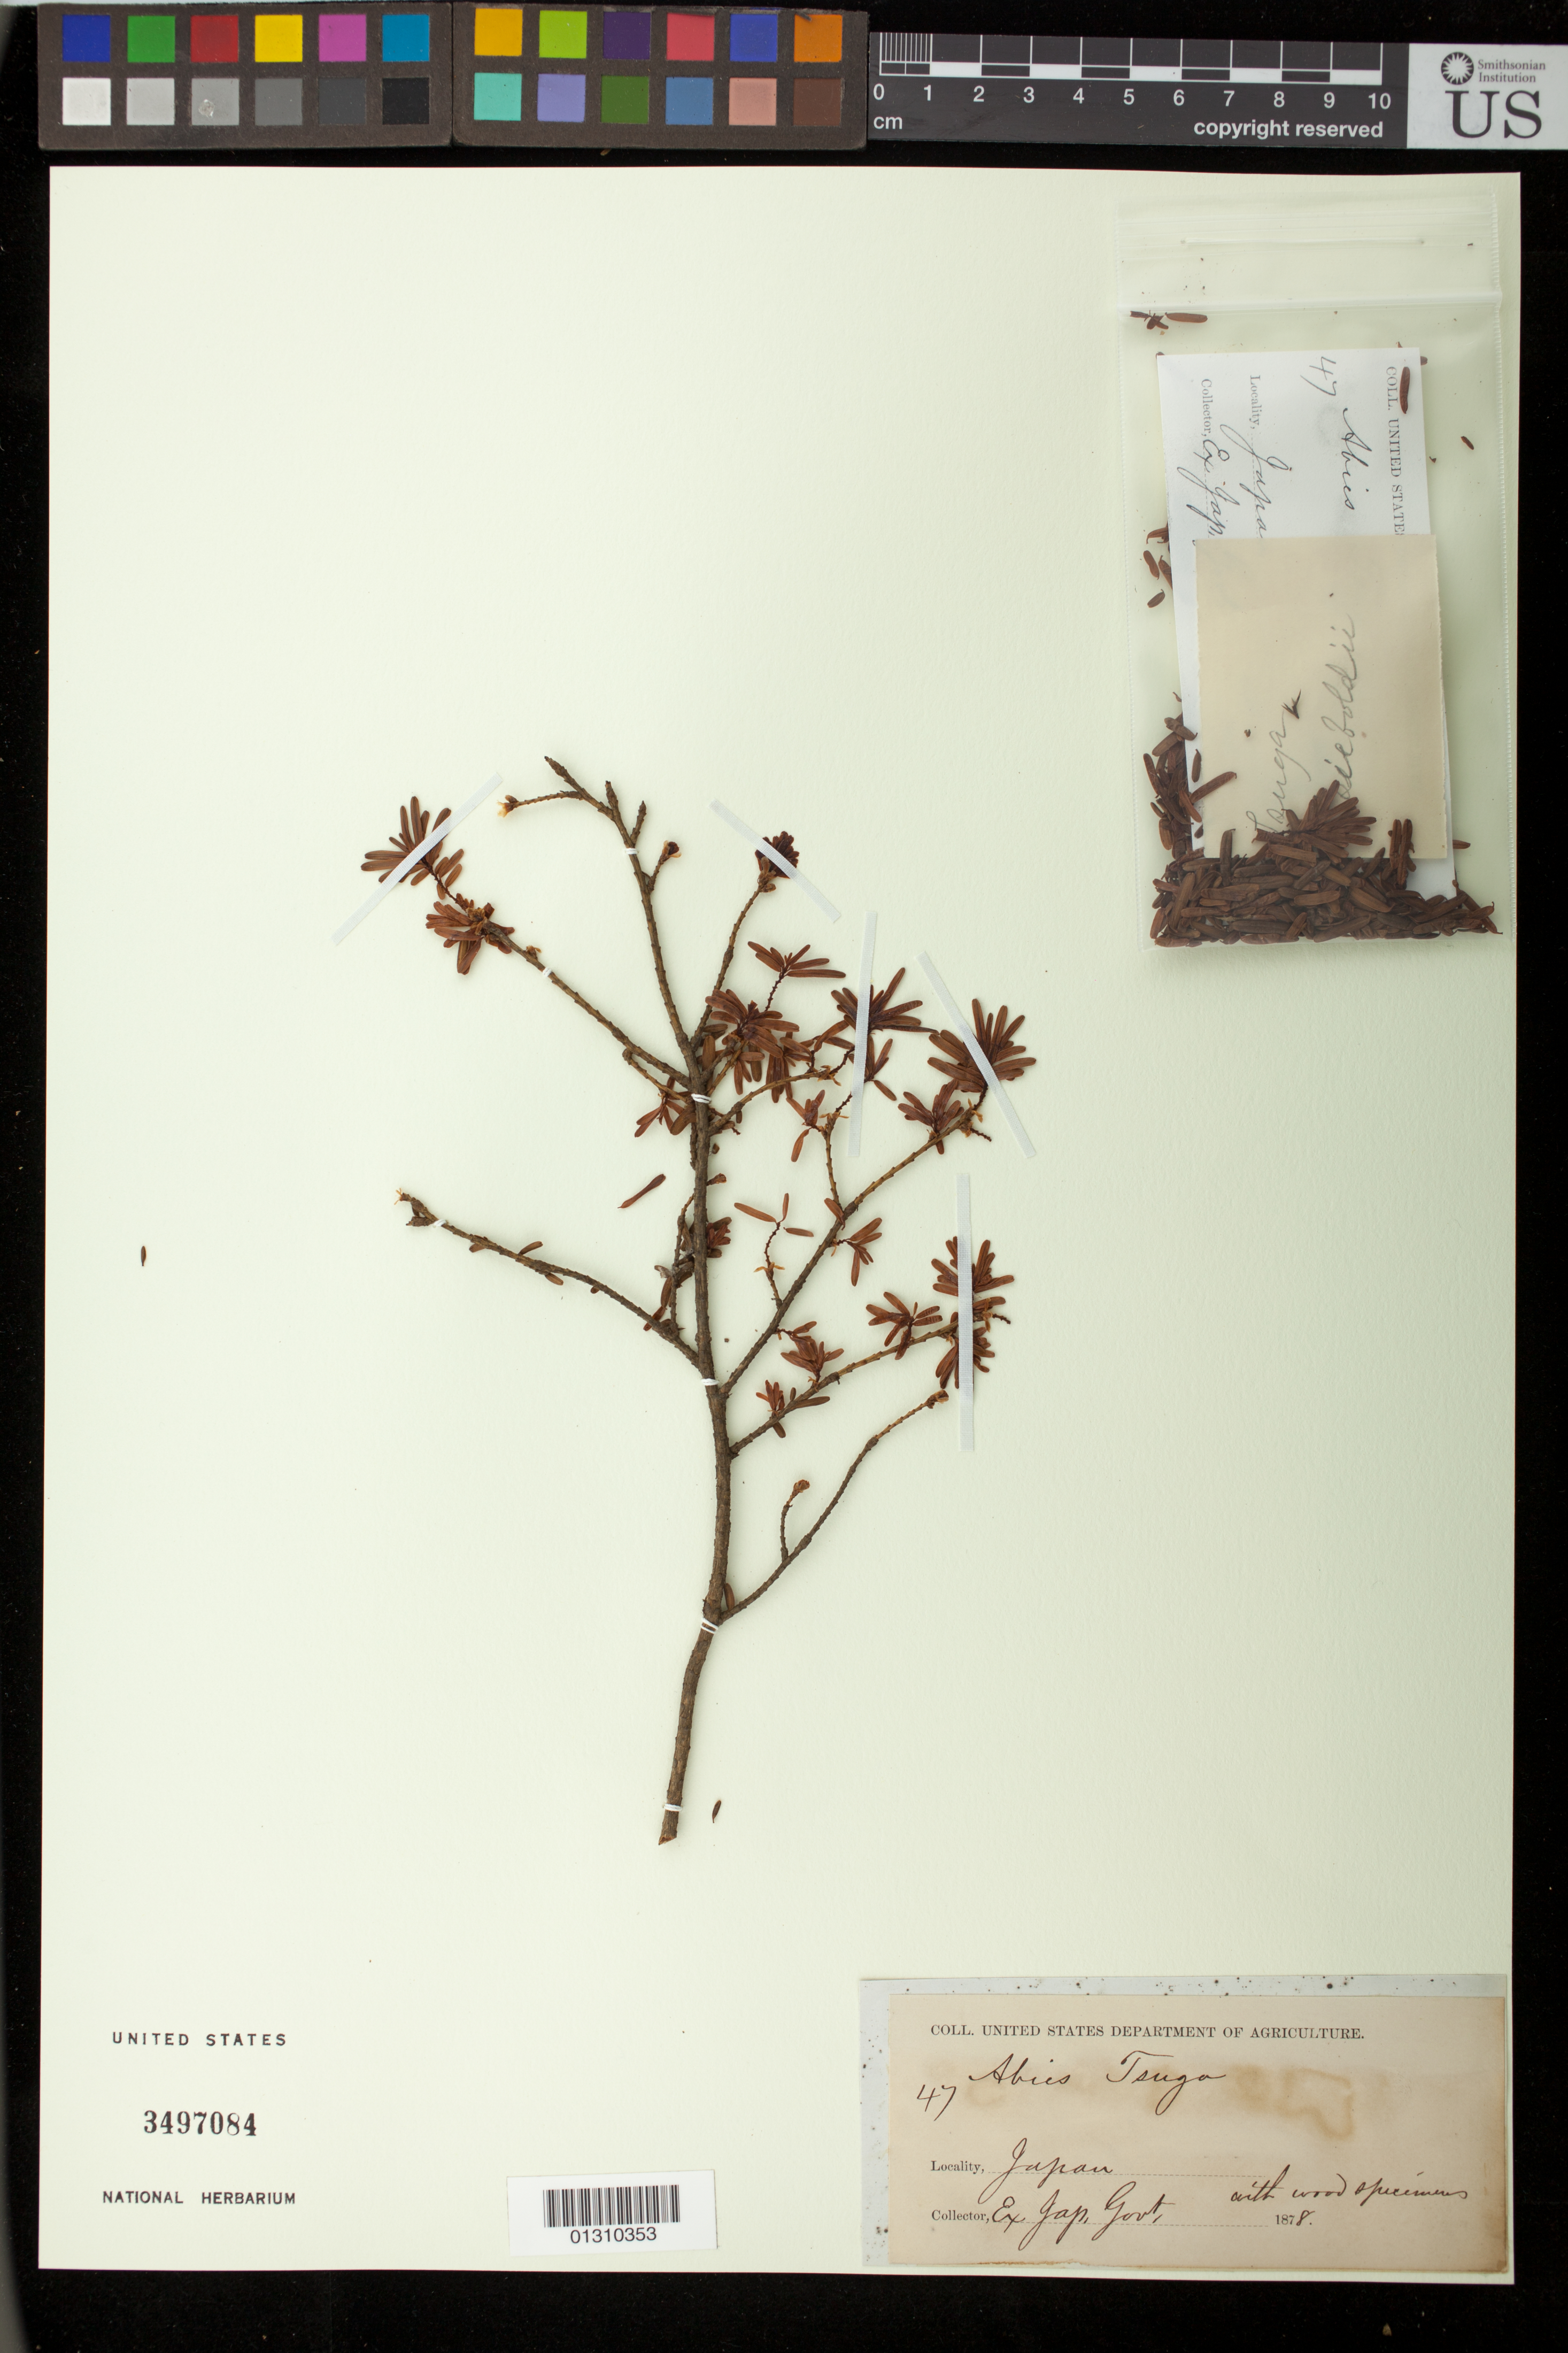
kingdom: Plantae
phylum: Tracheophyta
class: Pinopsida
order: Pinales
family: Pinaceae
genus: Tsuga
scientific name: Tsuga sieboldii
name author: Carrière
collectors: ex. Jap. Govt.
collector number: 47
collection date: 1878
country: Japan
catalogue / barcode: US 3497084